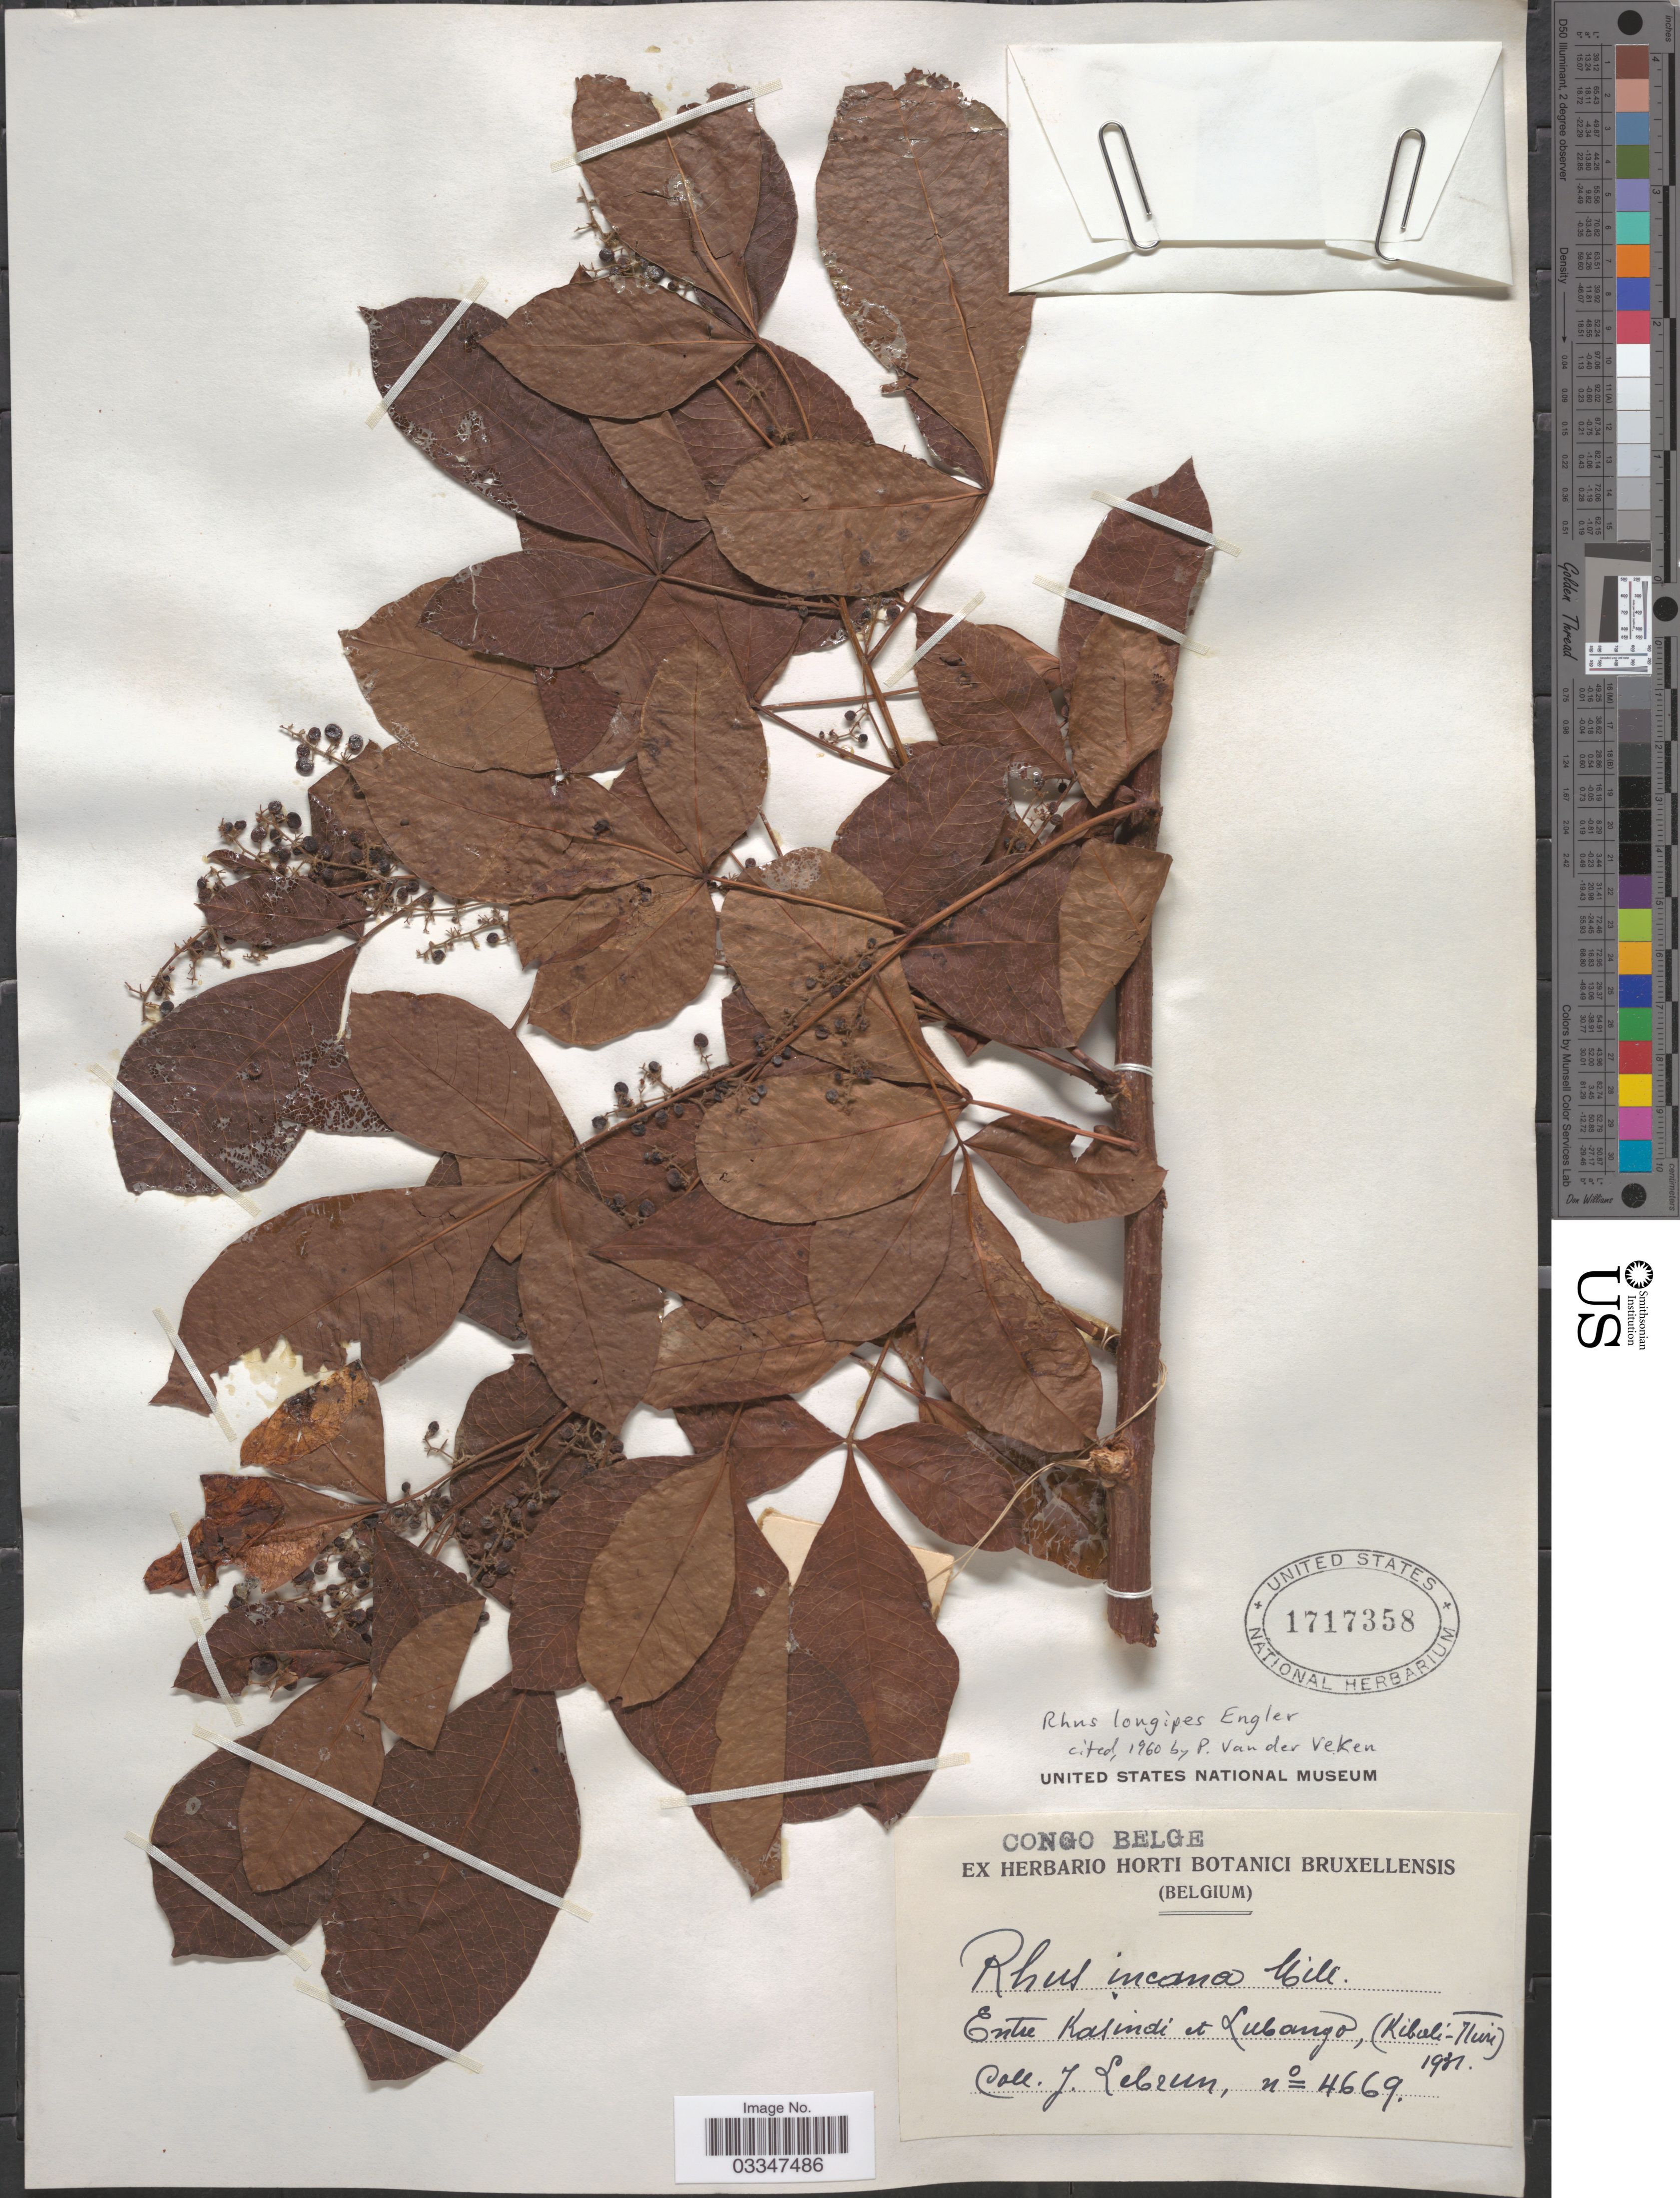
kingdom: Plantae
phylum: Tracheophyta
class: Magnoliopsida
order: Sapindales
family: Anacardiaceae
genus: Rhus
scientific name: Rhus longipes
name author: Engl.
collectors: J. A. Lebrun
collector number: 4669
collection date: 1931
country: Congo, Democratic Republic of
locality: Congo Belge. Entre Kasindi et Lubango, (Kibali-Ituri).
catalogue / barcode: US 1717358